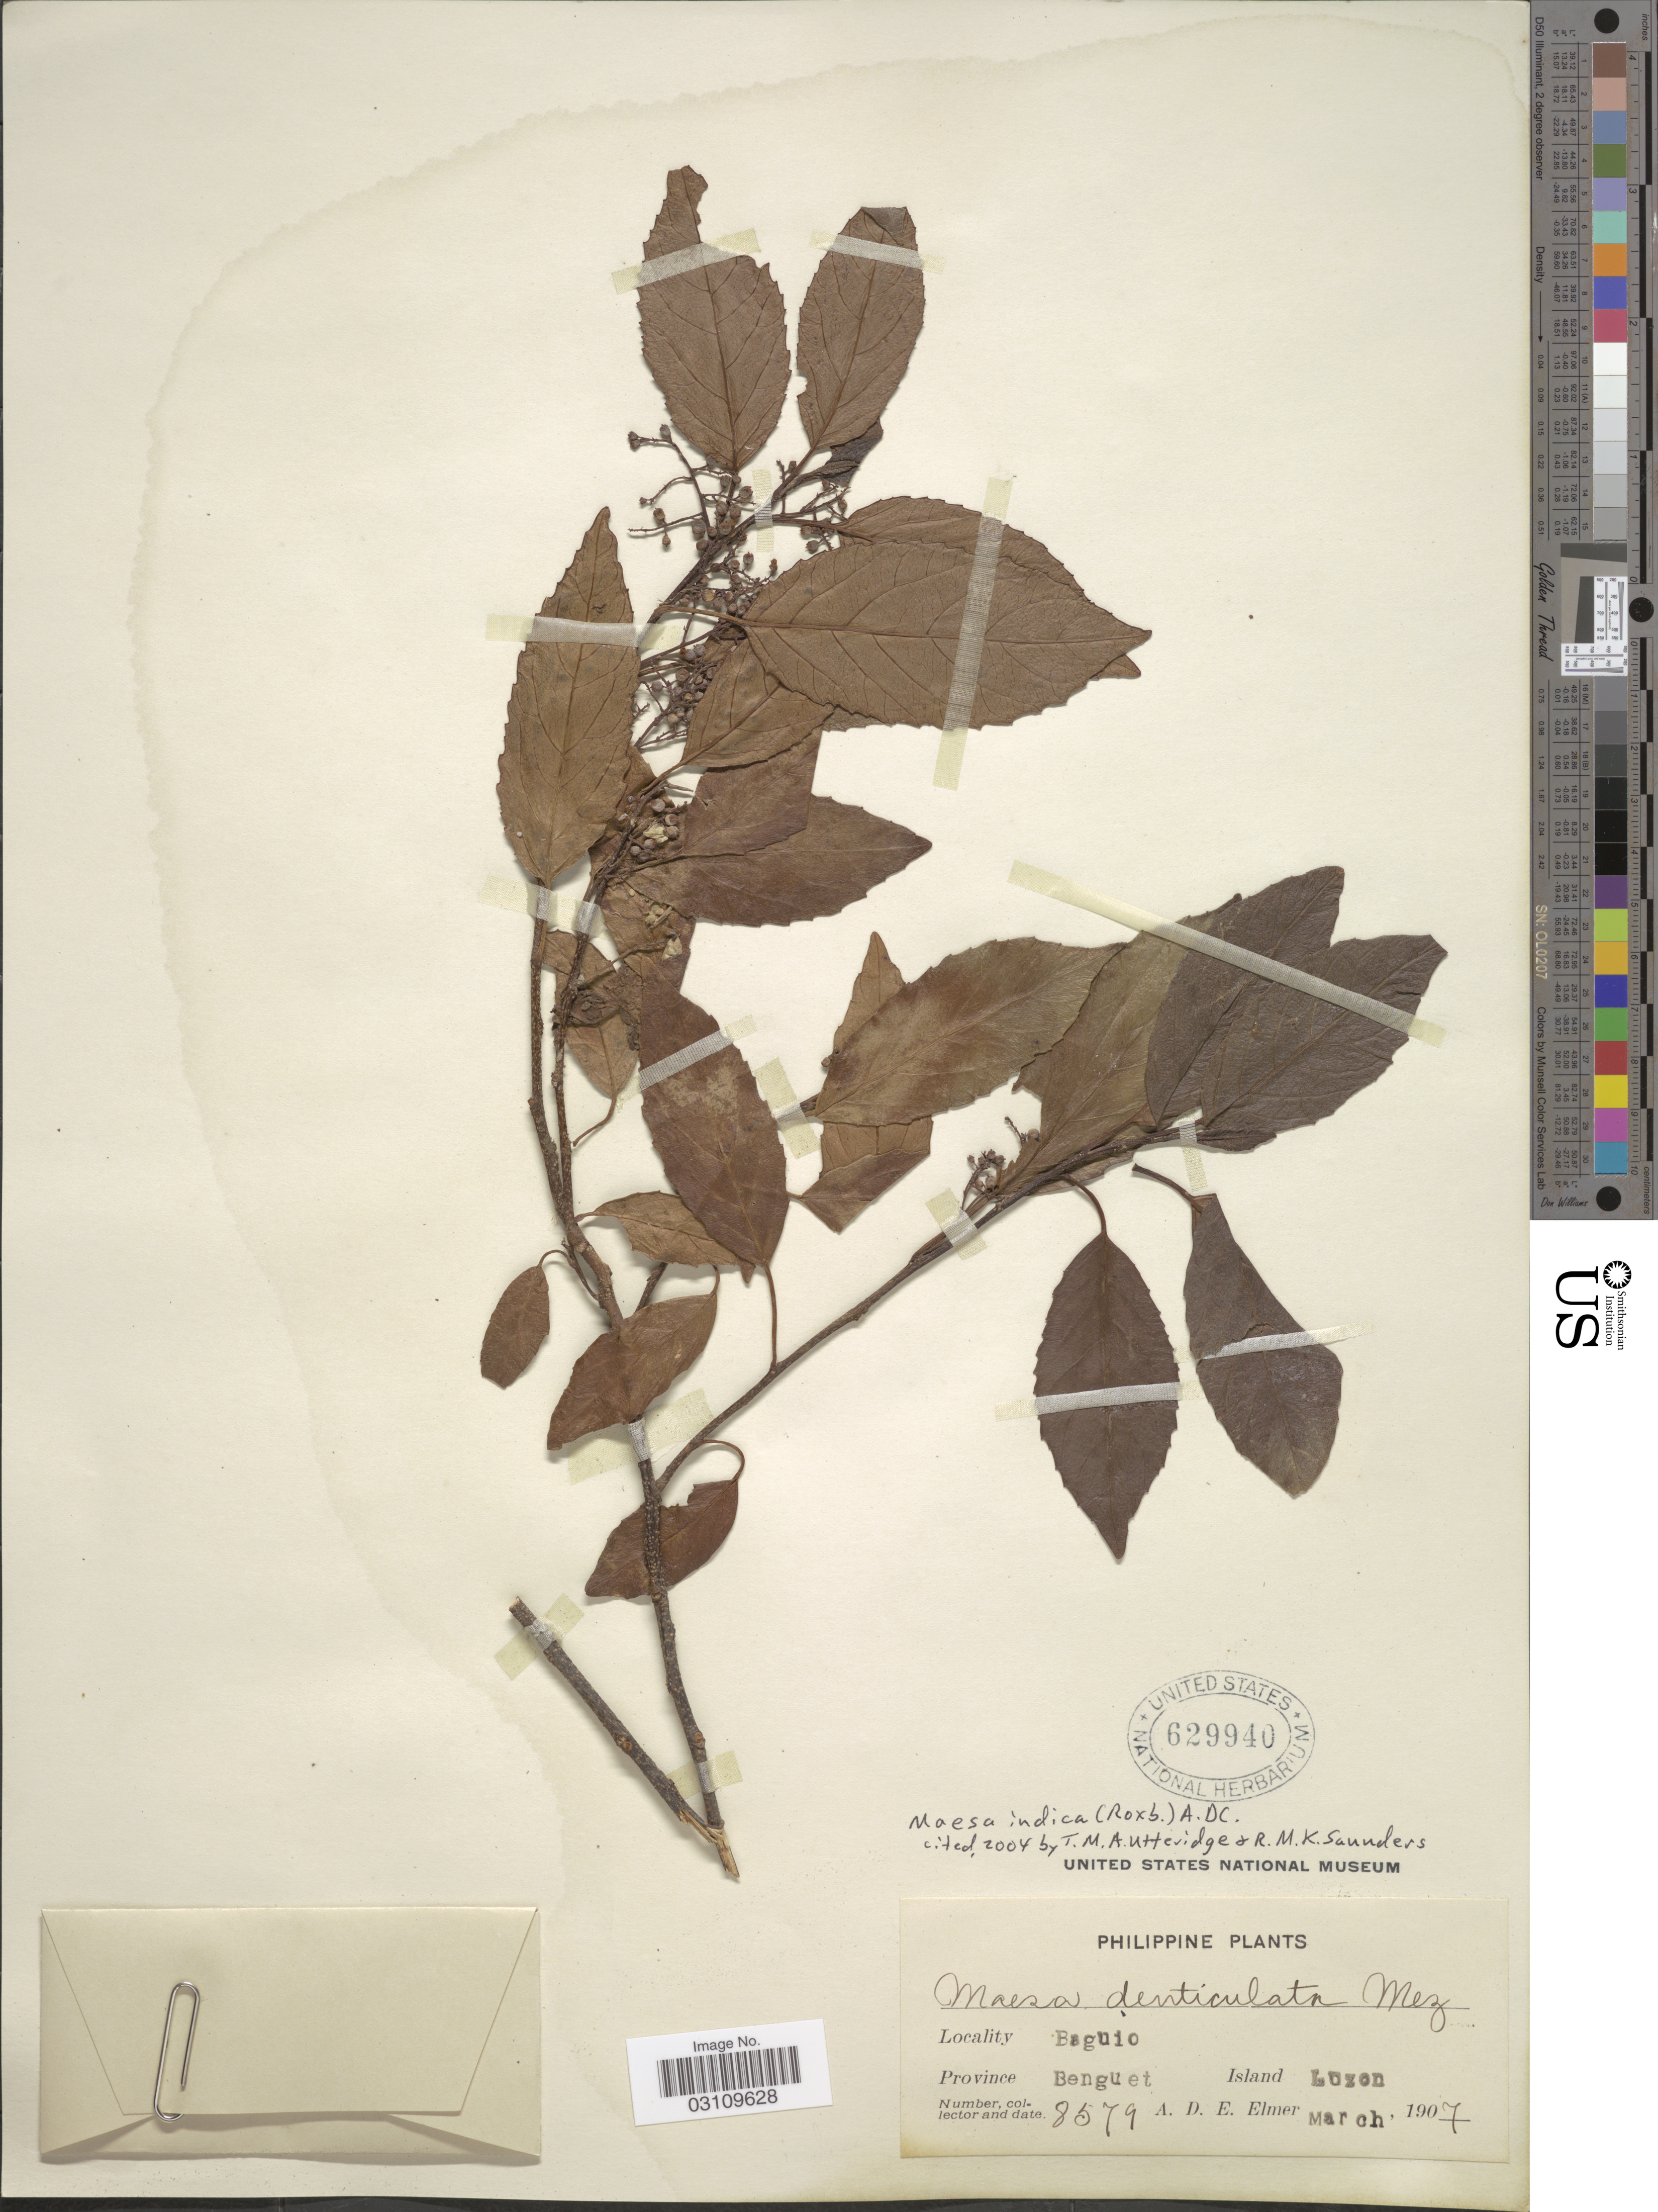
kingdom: Plantae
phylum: Tracheophyta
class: Magnoliopsida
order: Ericales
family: Primulaceae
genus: Maesa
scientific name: Maesa indica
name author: (Roxb.) A. DC.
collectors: A. D. E. Elmer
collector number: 8579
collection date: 1907-03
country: Philippines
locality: Baguio, Province Benguet, Island Luzon.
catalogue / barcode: US 629940